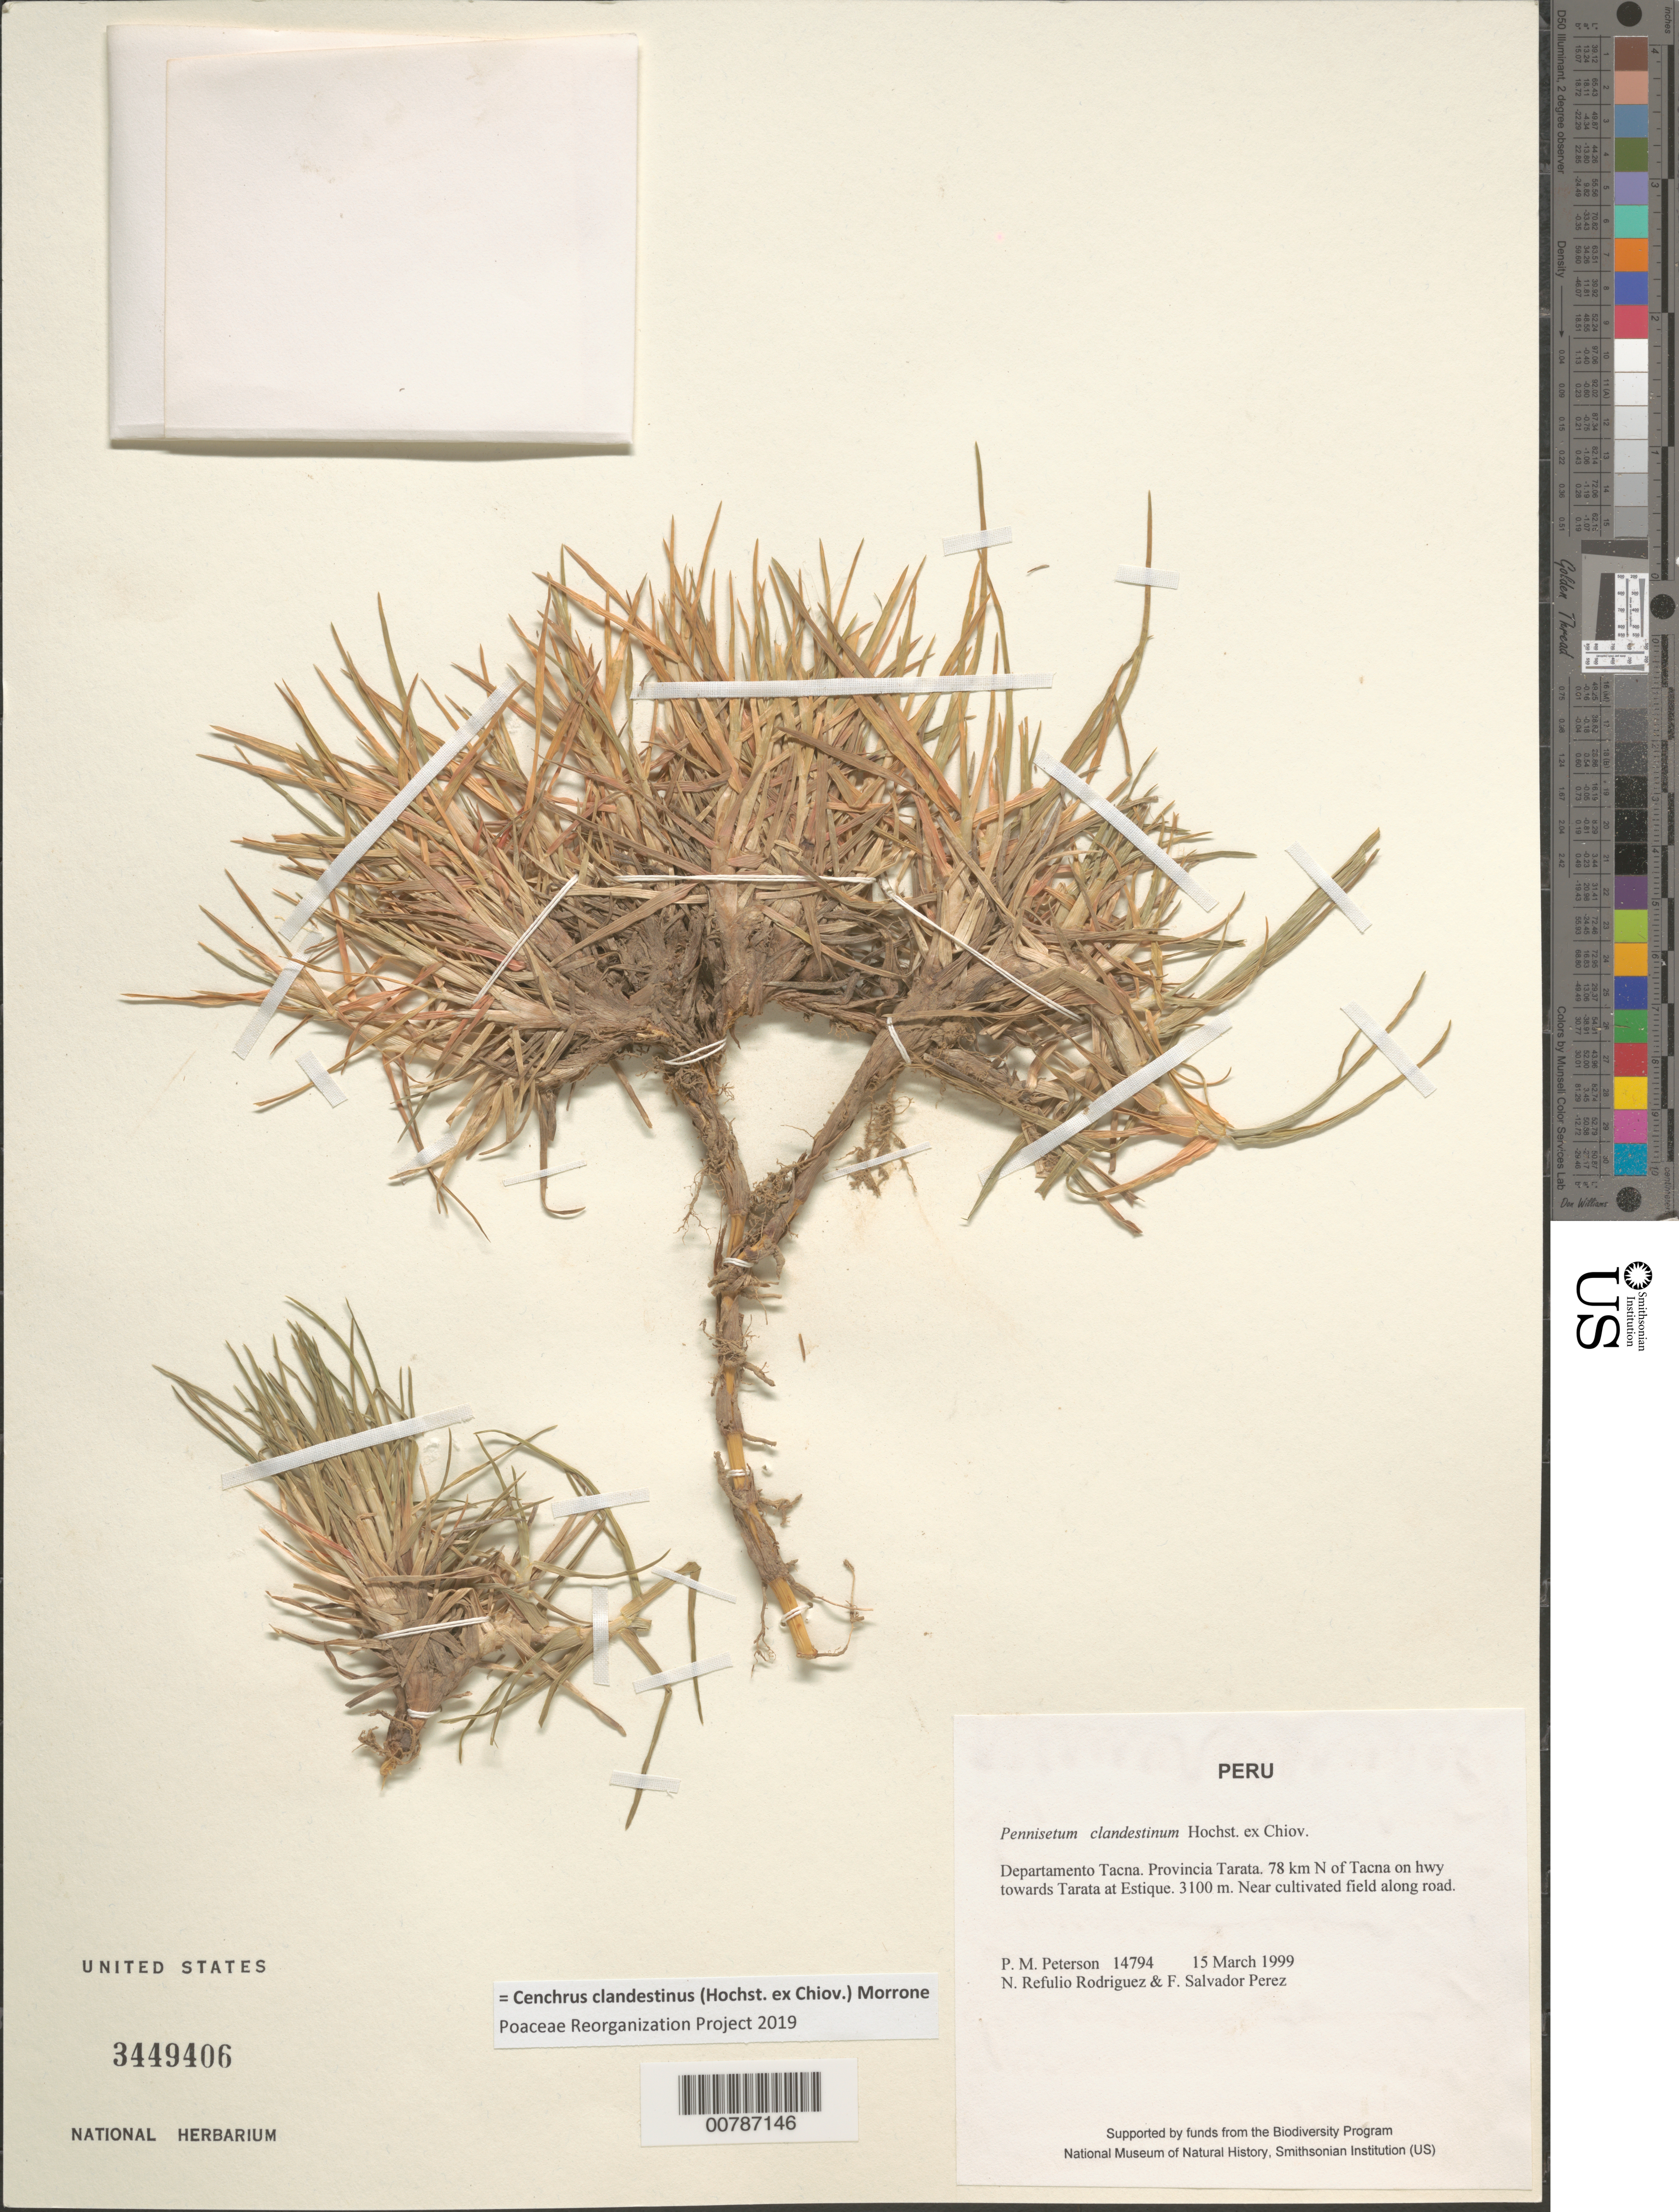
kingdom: Plantae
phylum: Tracheophyta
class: Liliopsida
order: Poales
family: Poaceae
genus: Cenchrus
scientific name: Cenchrus clandestinus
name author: (Hochst. & Chiov.) Morrone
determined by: Poaceae Reorganization Project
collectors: P. M. Peterson, N. Refulio-Rodríguez & F. Salvador Perez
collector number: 14794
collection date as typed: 15 Mar 1999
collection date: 1999-03-15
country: Peru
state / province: Tacna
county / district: Tarata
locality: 78 km N of Tacna on hwy towards Tarata at Estique.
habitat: Near cultivated field along road.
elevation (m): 3100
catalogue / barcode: US 3449406